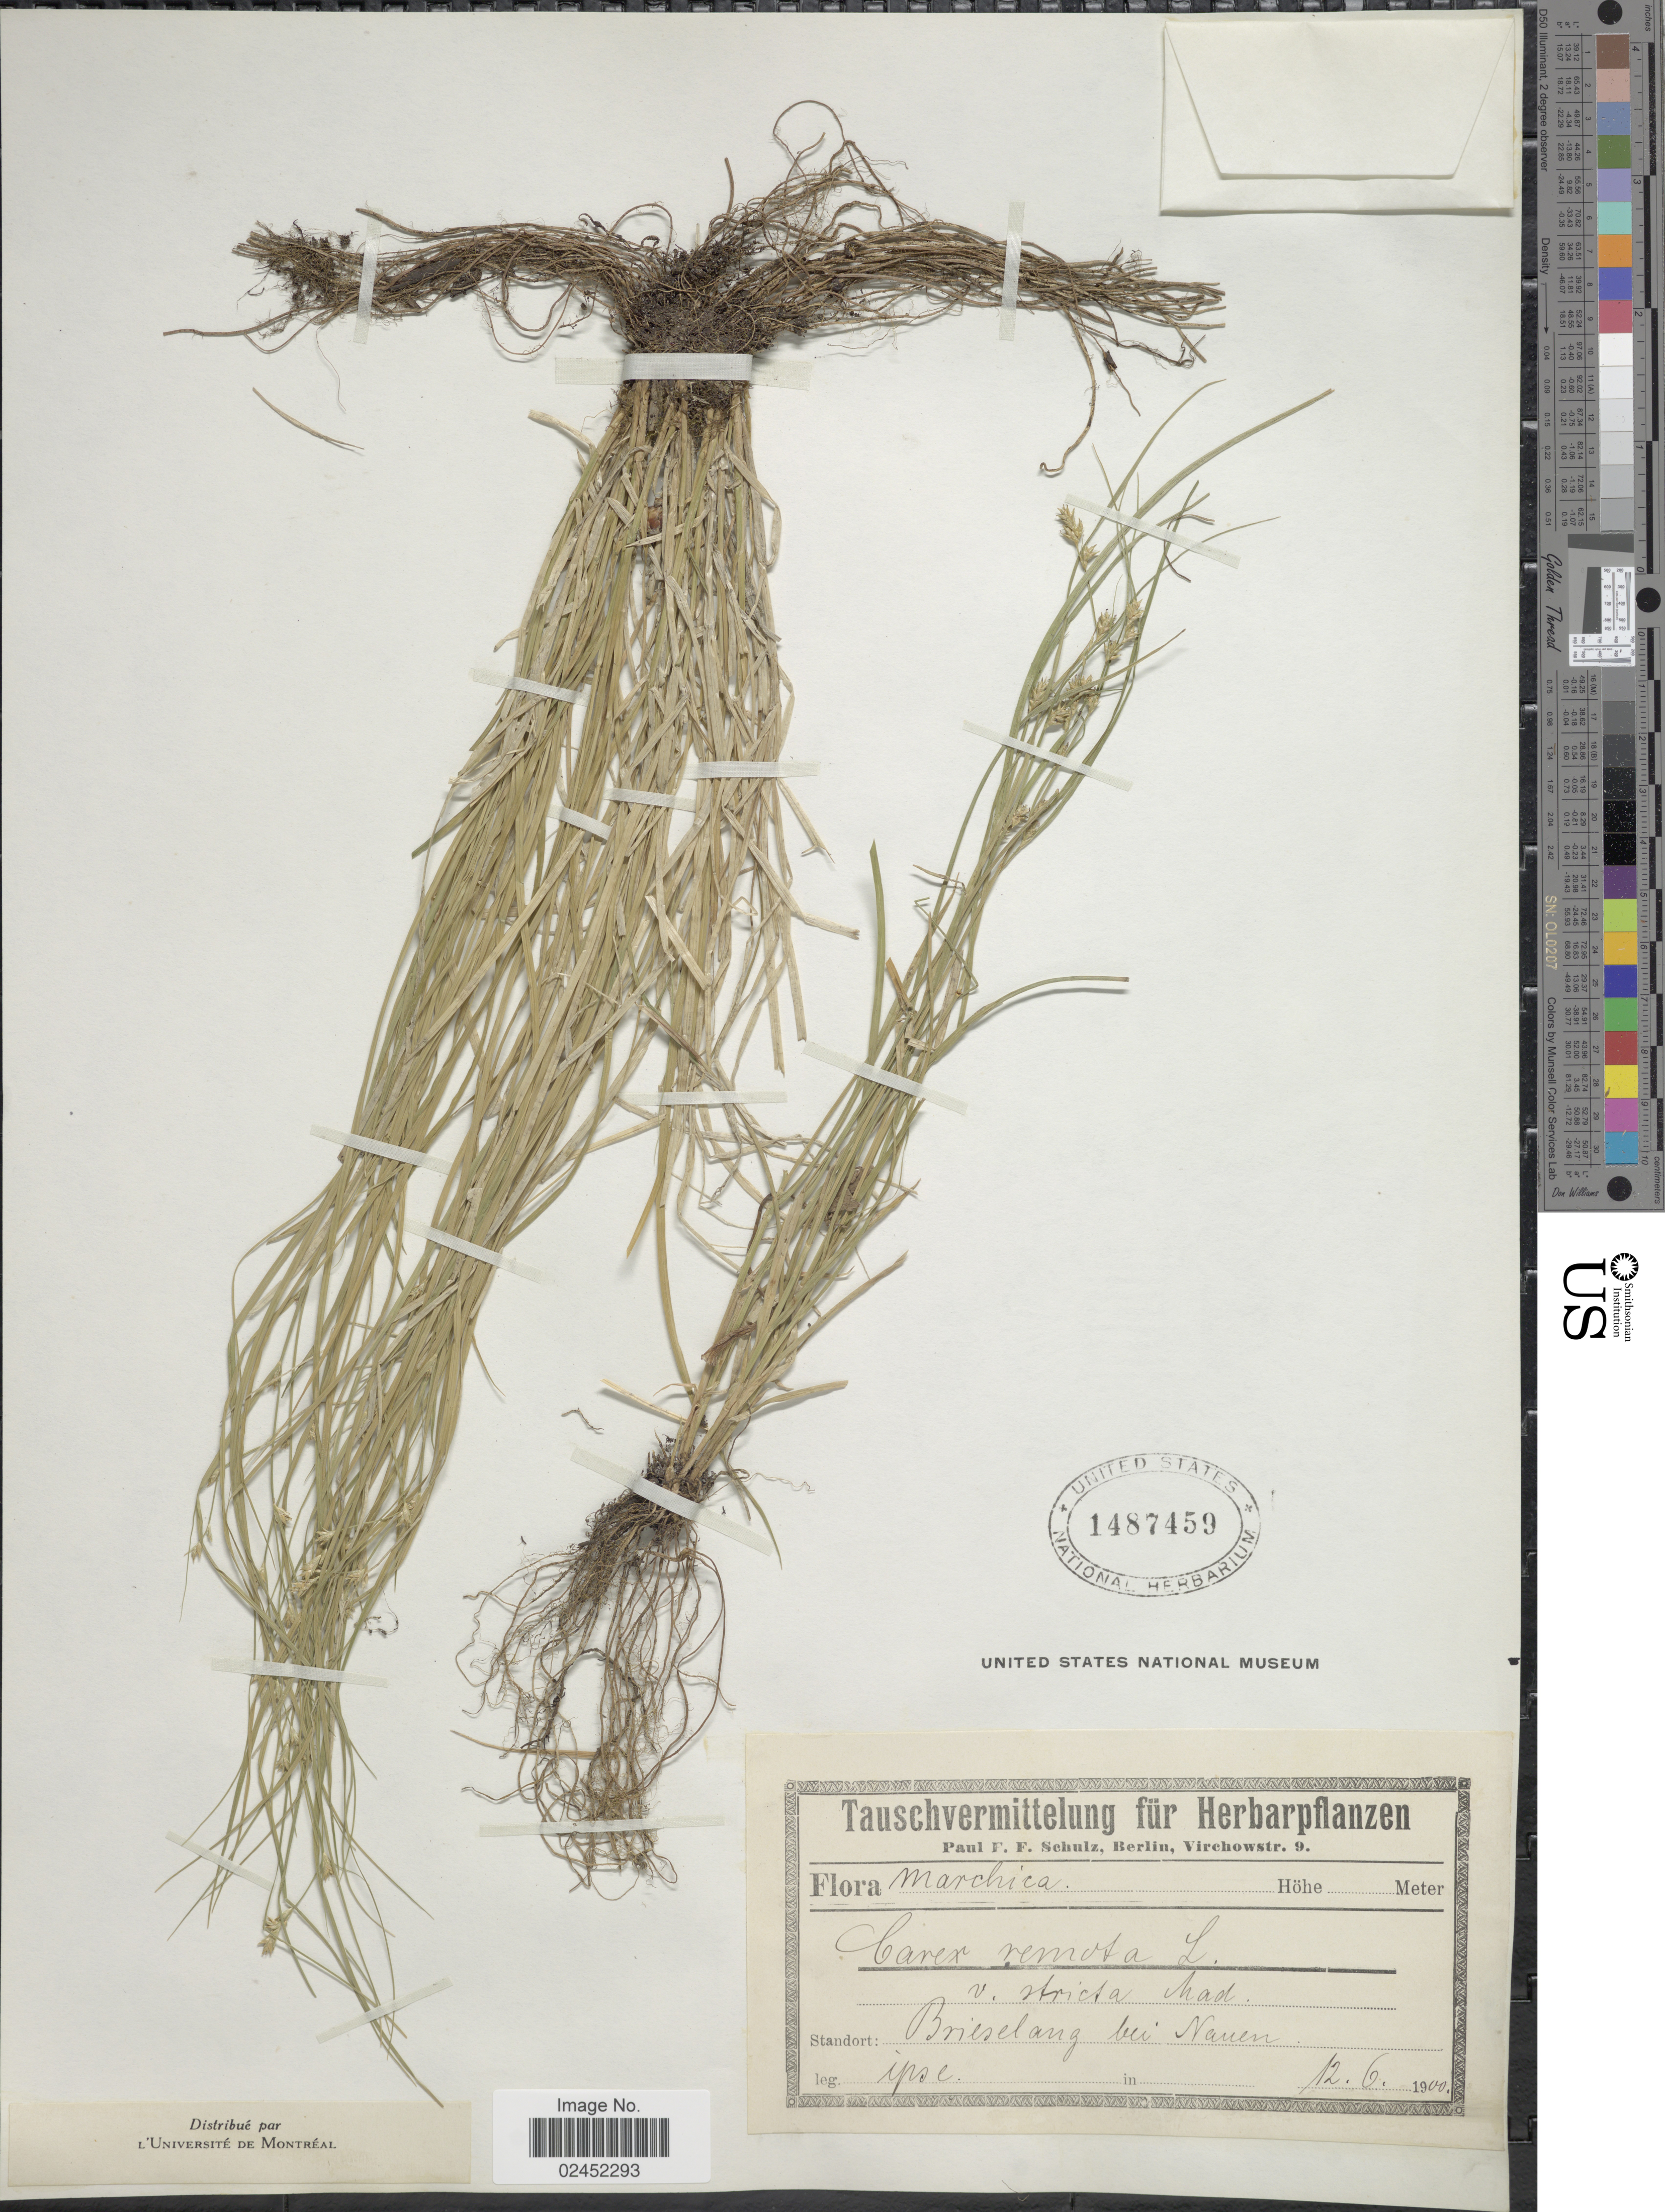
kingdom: Plantae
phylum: Tracheophyta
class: Liliopsida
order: Poales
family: Cyperaceae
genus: Carex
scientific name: Carex remota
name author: L.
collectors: P. F. Schulz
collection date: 1900-06-12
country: Germany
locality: Marchica, Standort: Brieseland bei Nauen.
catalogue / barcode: US 1487459